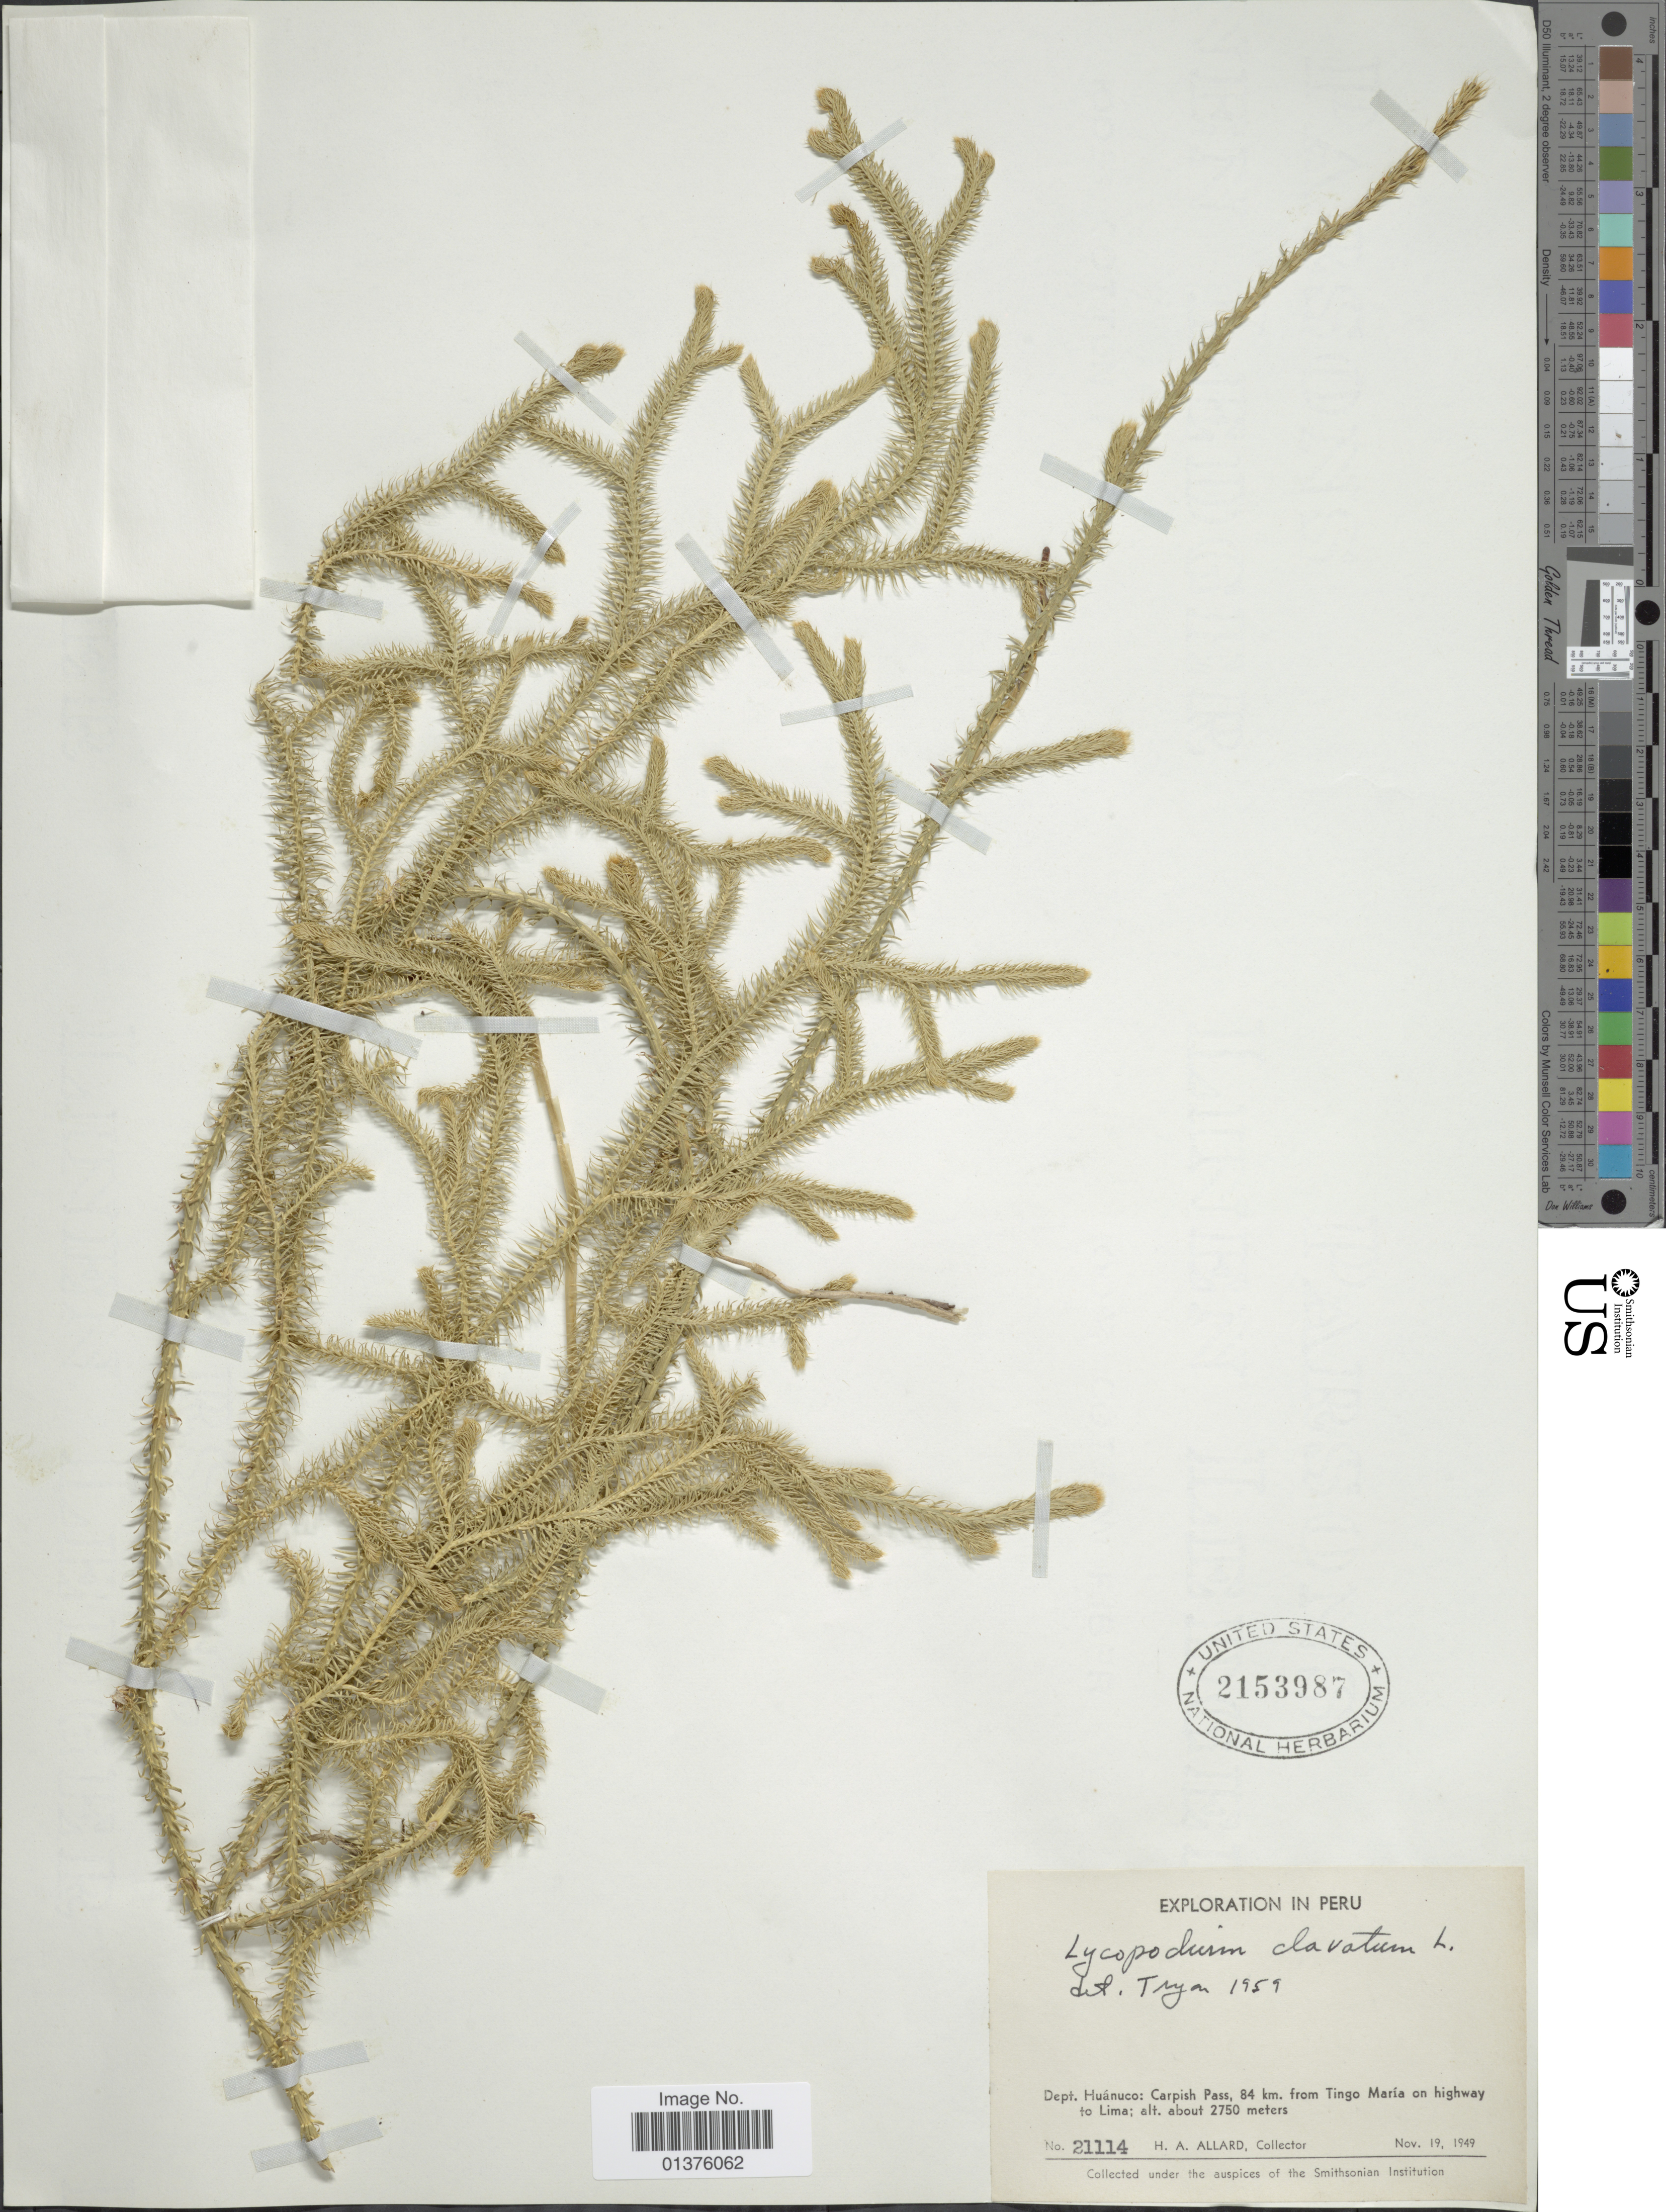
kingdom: Plantae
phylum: Tracheophyta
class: Lycopodiopsida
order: Lycopodiales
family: Lycopodiaceae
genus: Lycopodium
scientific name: Lycopodium clavatum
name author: L.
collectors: H. A. Allard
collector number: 21114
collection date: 1949-11-19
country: Peru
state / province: Huánuco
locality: Carpish Pass, 84km from Tingo Maria on highway to Lima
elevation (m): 2750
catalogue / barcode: US 2153987